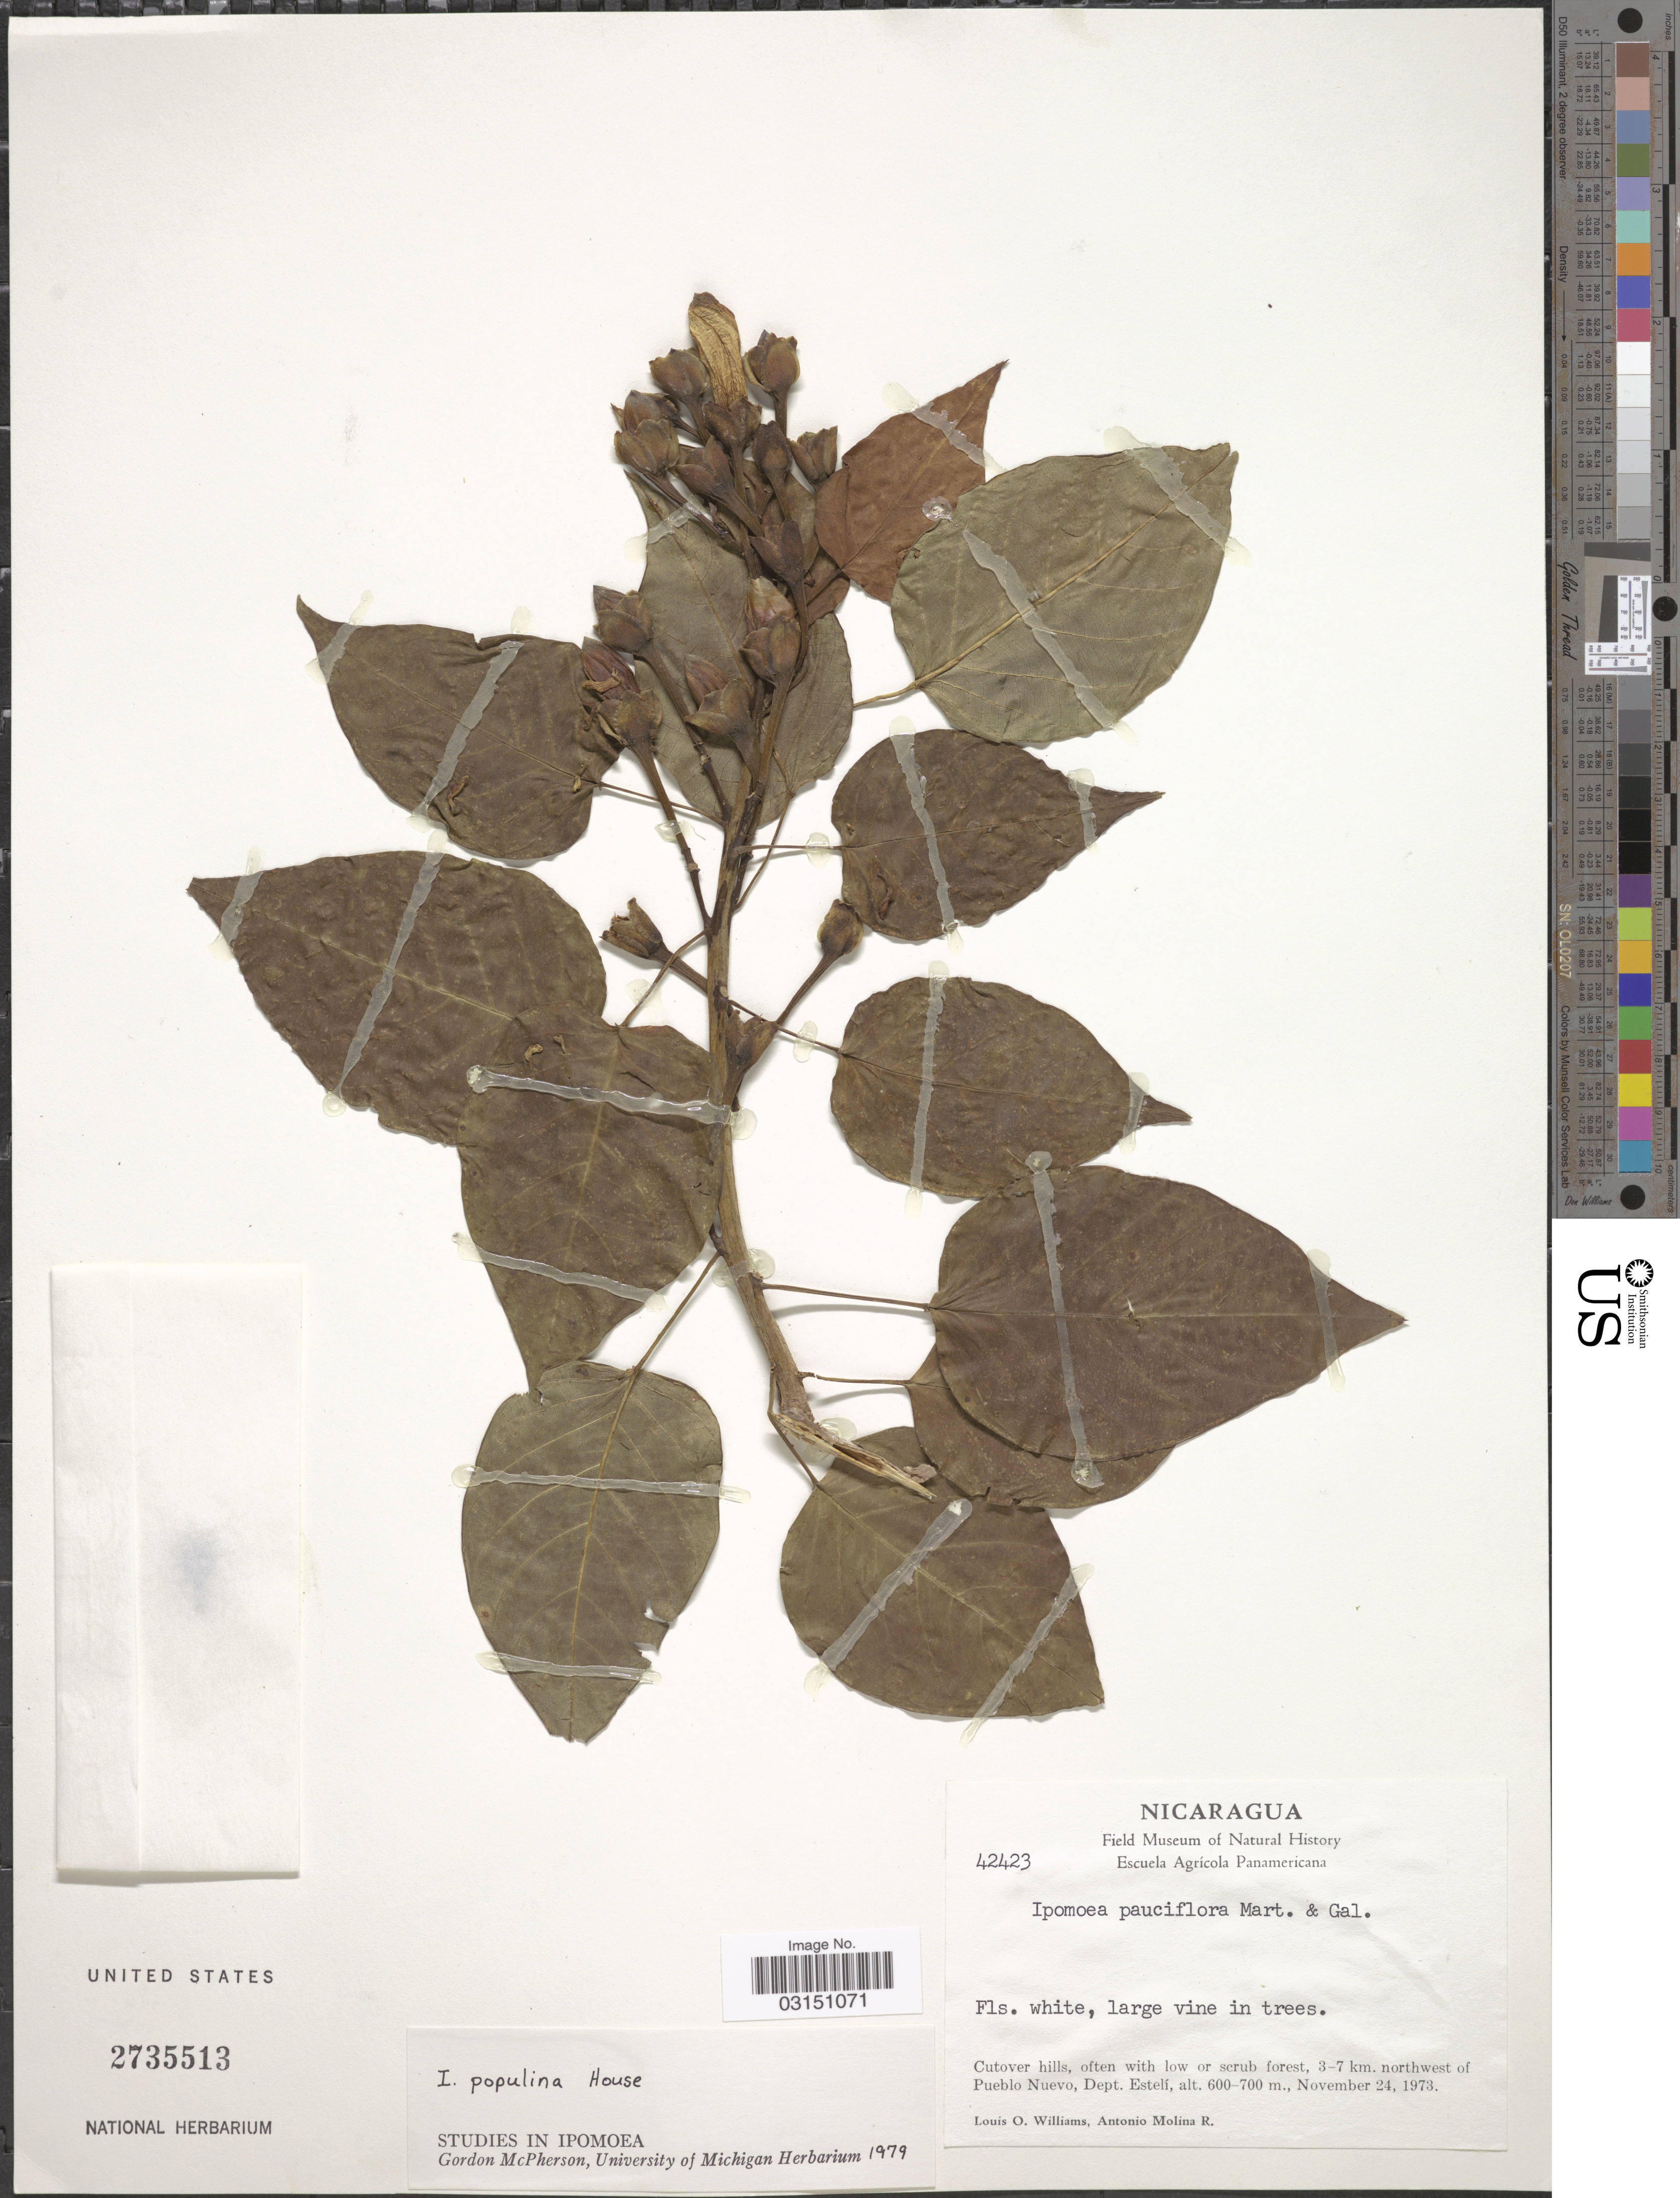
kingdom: Plantae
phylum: Tracheophyta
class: Magnoliopsida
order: Solanales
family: Convolvulaceae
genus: Ipomoea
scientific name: Ipomoea populina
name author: House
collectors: L. O. Williams & A. Molina R.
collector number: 42423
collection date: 1973-11-24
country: Nicaragua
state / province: Esteli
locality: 3-7 km. northwest of Pueblo Nuevo, Dept. Estelí.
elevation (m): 600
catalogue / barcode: US 2735513